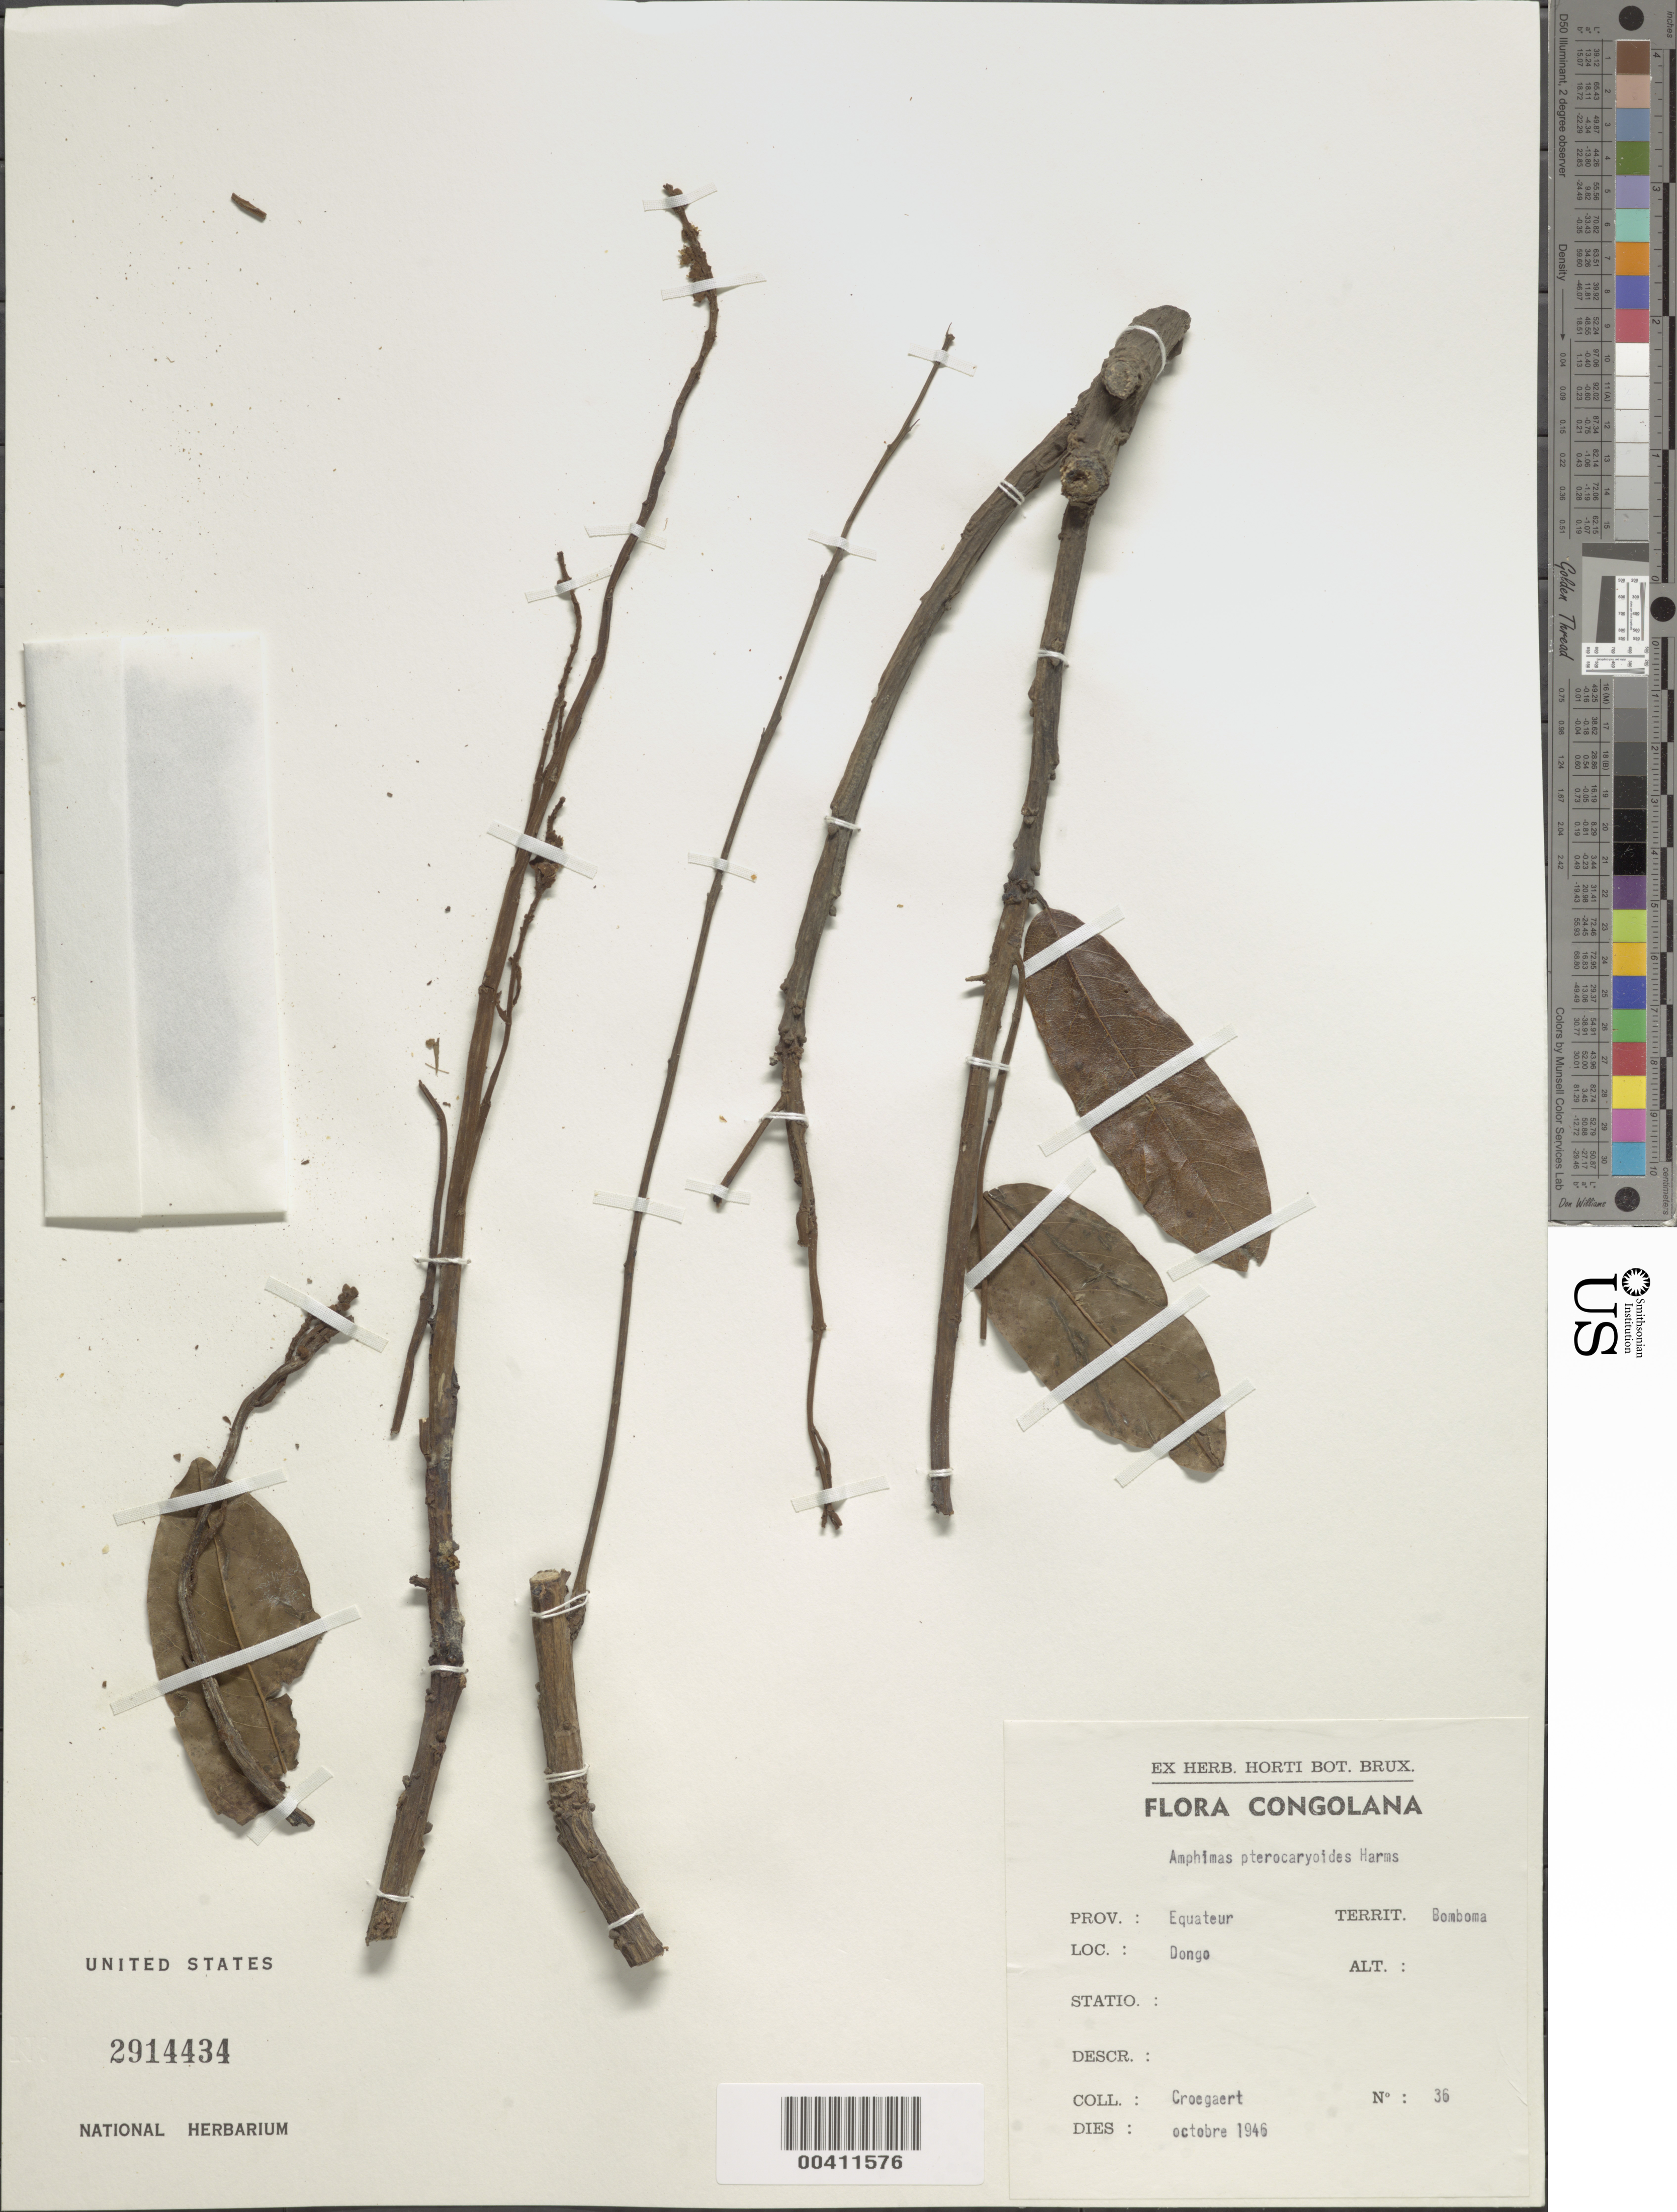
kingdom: Plantae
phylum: Tracheophyta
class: Magnoliopsida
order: Fabales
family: Fabaceae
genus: Amphimas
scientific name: Amphimas pterocarpoides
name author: Harms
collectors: -. Croegaert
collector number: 36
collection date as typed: Oct 1946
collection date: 1946-10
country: Congo, Democratic Republic of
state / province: Équateur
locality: Bomboma territ., dongo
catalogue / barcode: US 2914434